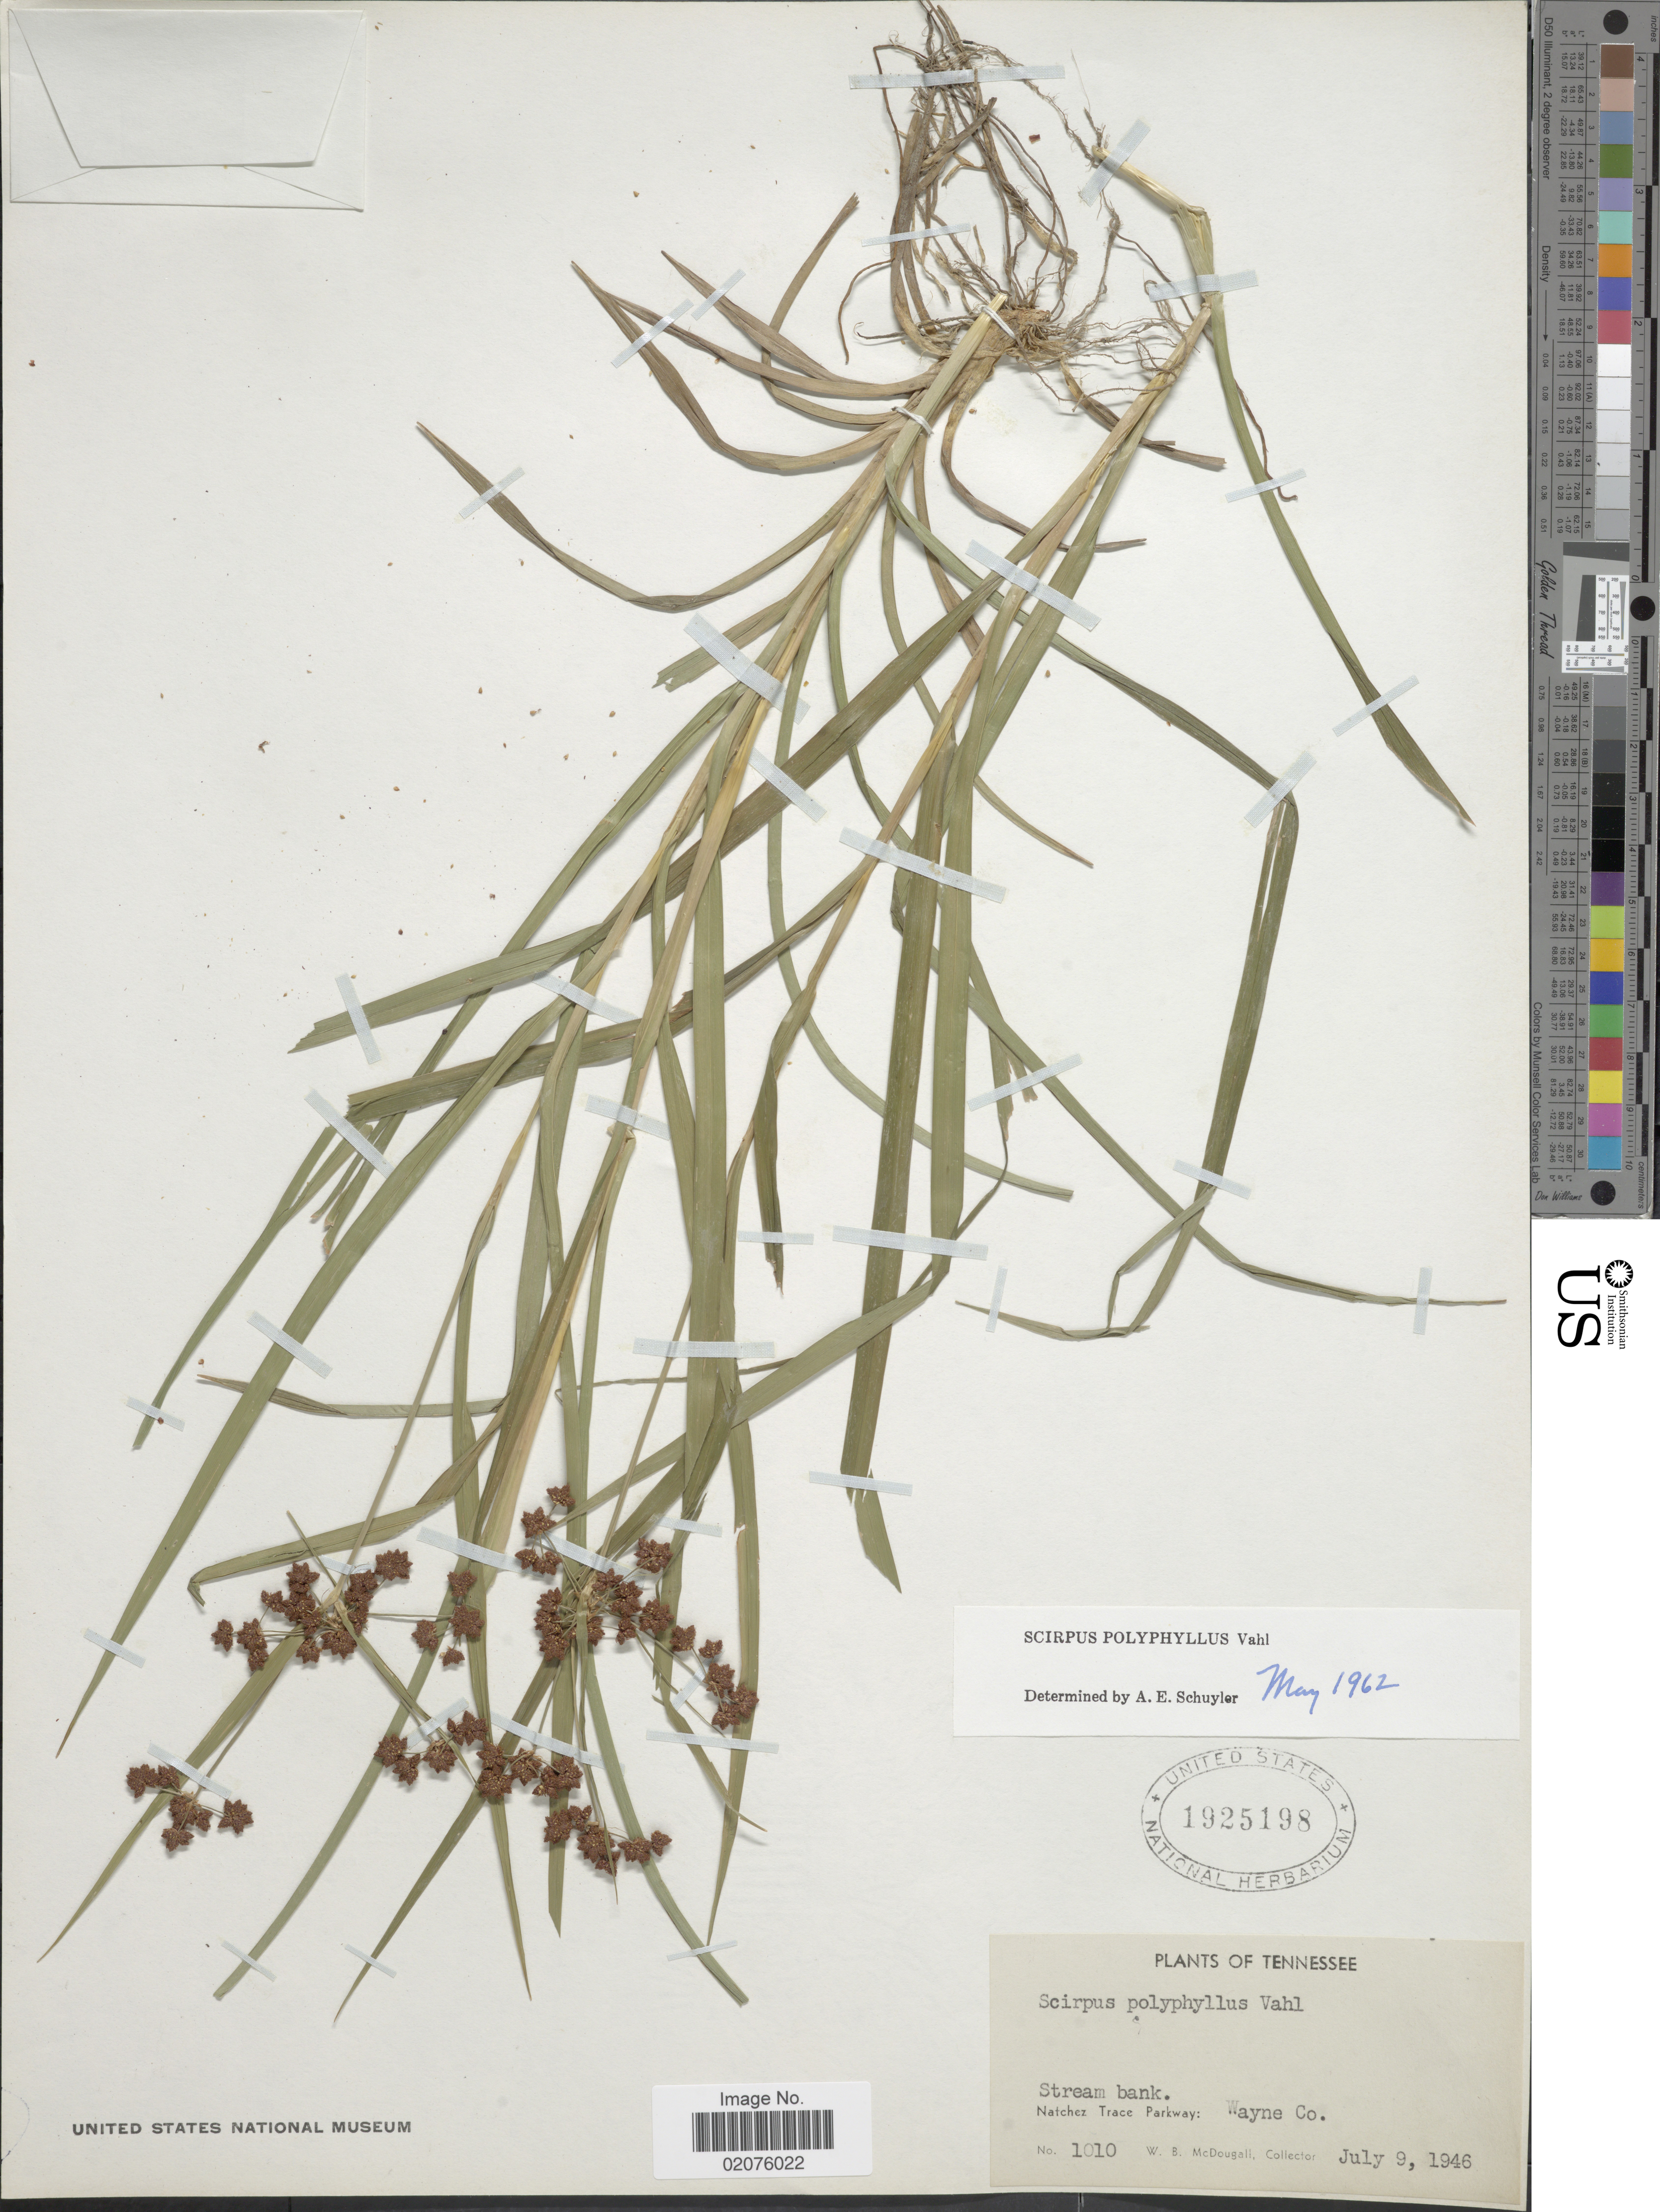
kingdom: Plantae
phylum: Tracheophyta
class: Liliopsida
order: Poales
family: Cyperaceae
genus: Scirpus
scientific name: Scirpus polyphyllus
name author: Vahl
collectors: W. B. McDougall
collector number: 1010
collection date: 1946-07-09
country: United States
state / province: Tennessee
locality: Natchez Trace Parkway: Wayne Co.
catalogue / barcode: US 1925198